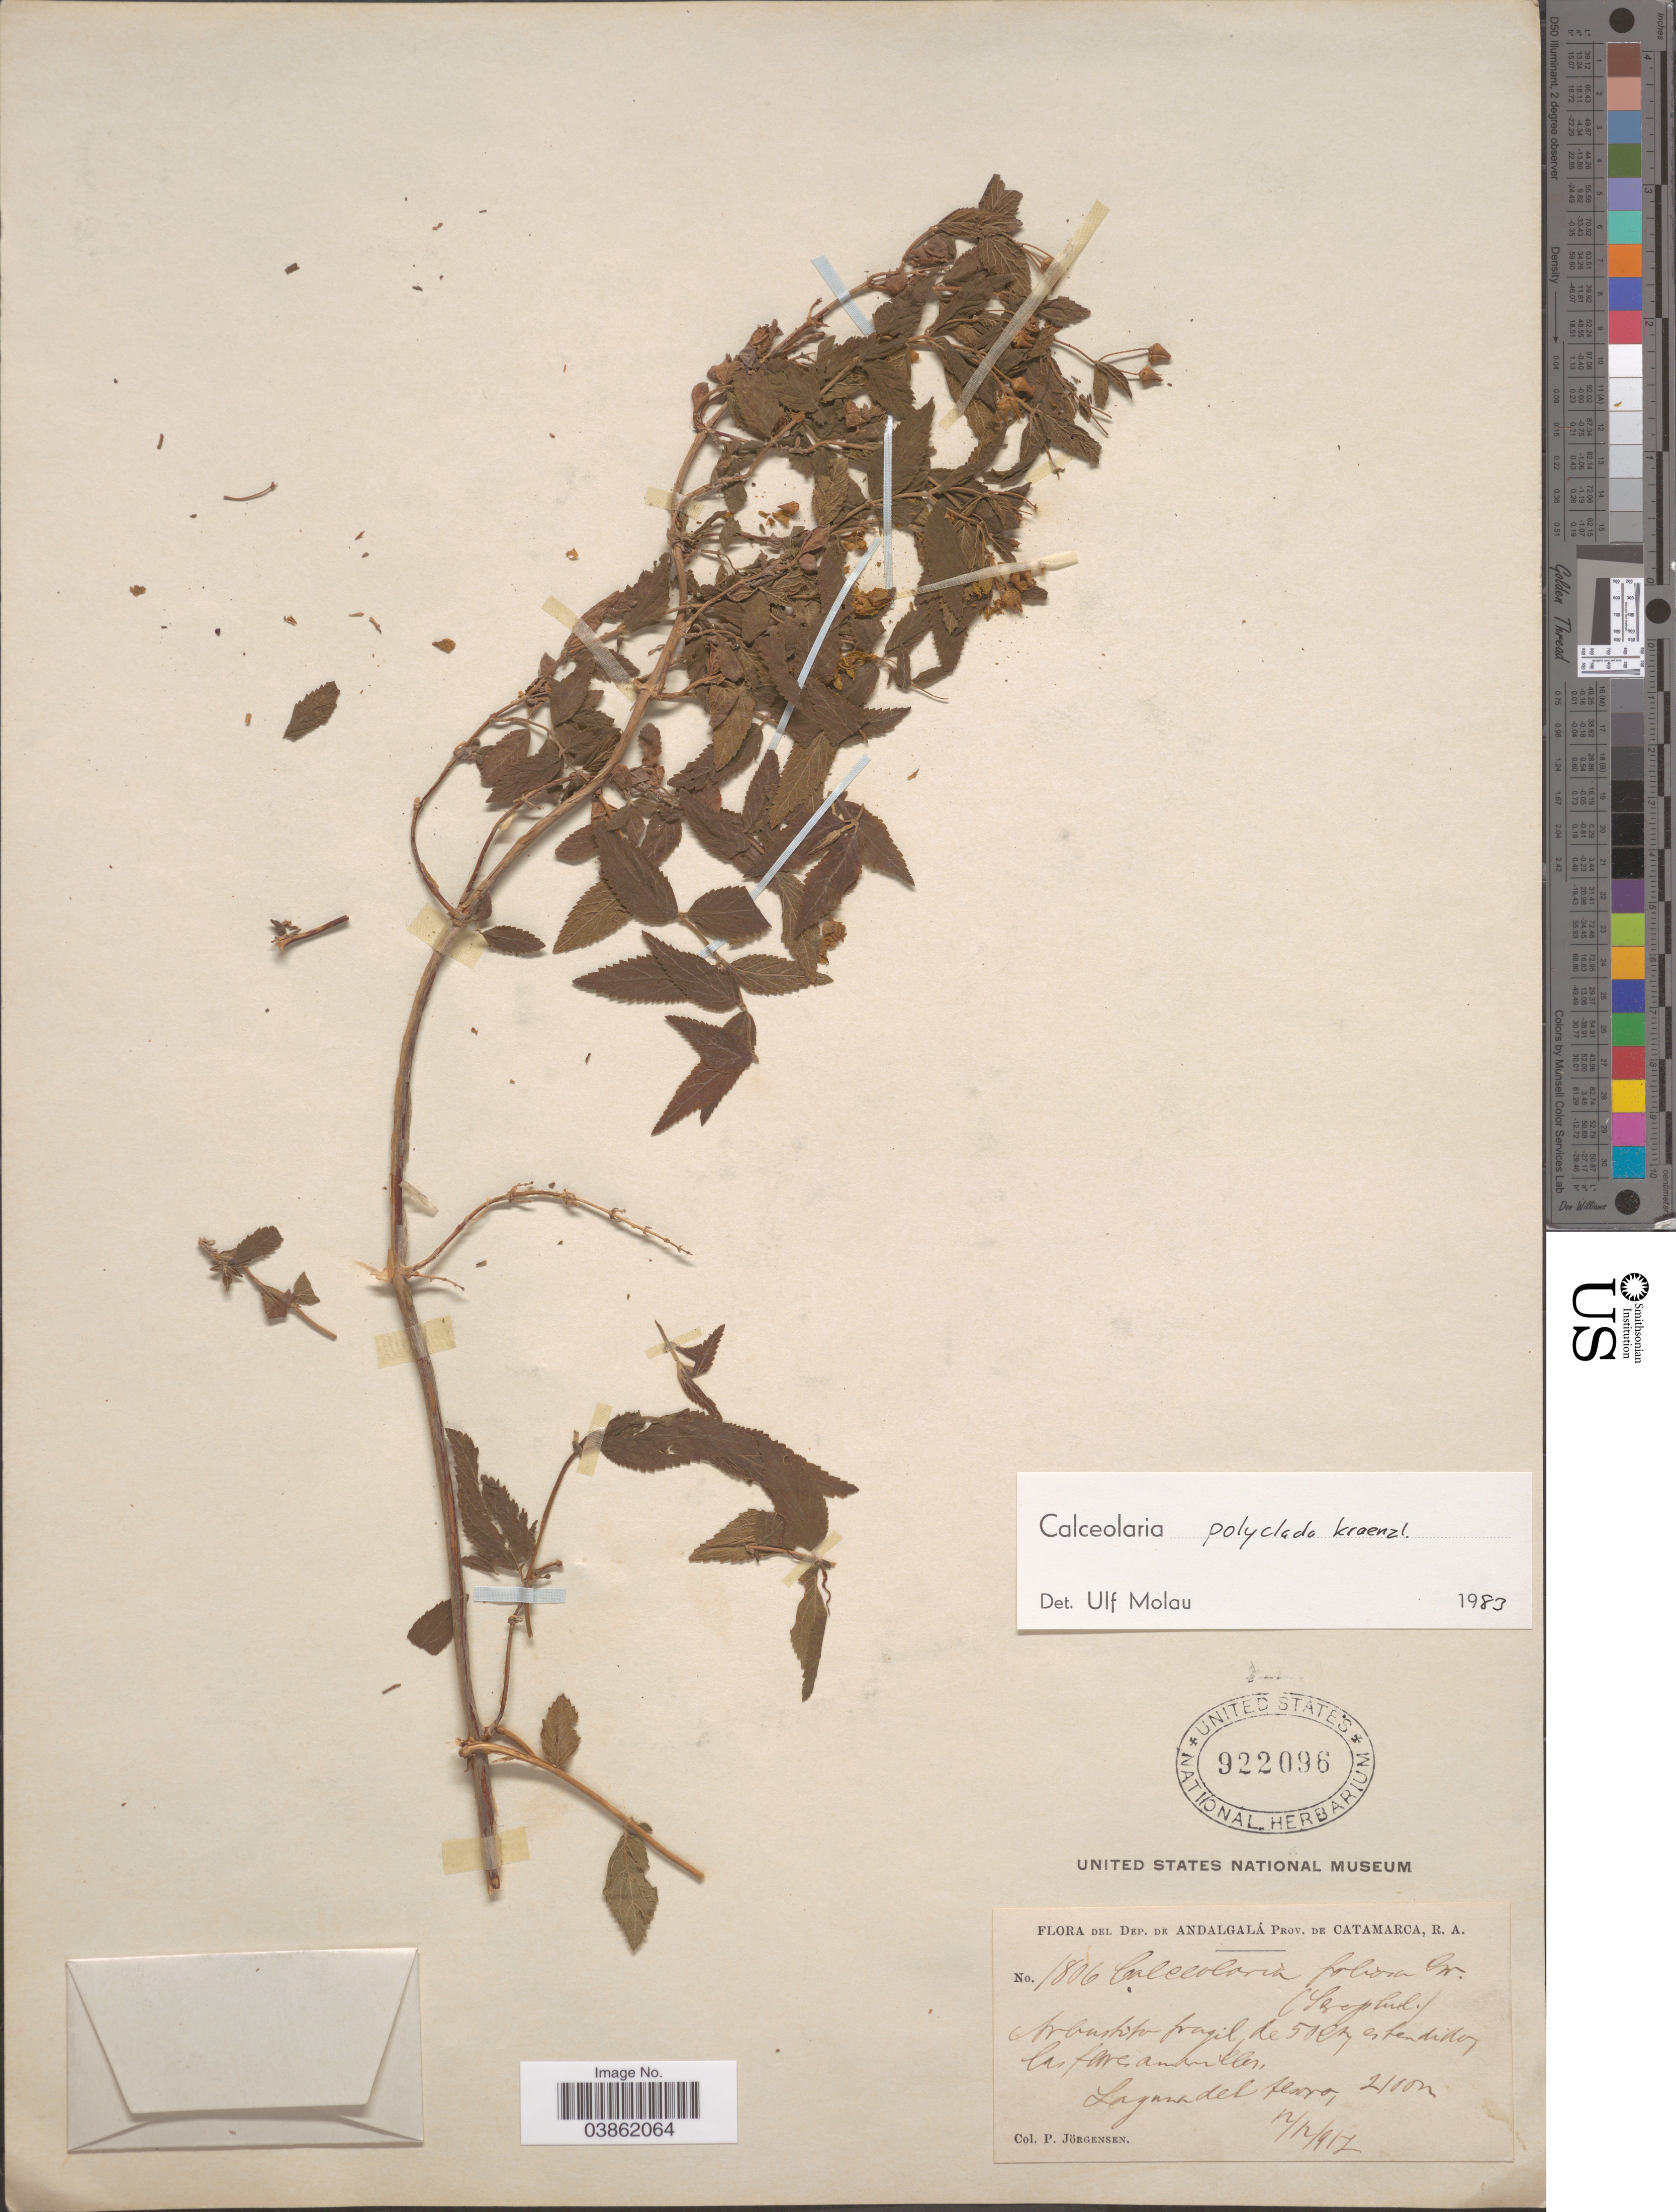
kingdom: Plantae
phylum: Tracheophyta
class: Magnoliopsida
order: Lamiales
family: Calceolariaceae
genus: Calceolaria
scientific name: Calceolaria polyclada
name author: Kraenzl.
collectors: P. Jörgensen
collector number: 1806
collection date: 1917-12-12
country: Argentina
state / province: Catamarca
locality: Dep. de Andalgalá. Laguna del Horo.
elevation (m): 2100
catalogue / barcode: US 922096